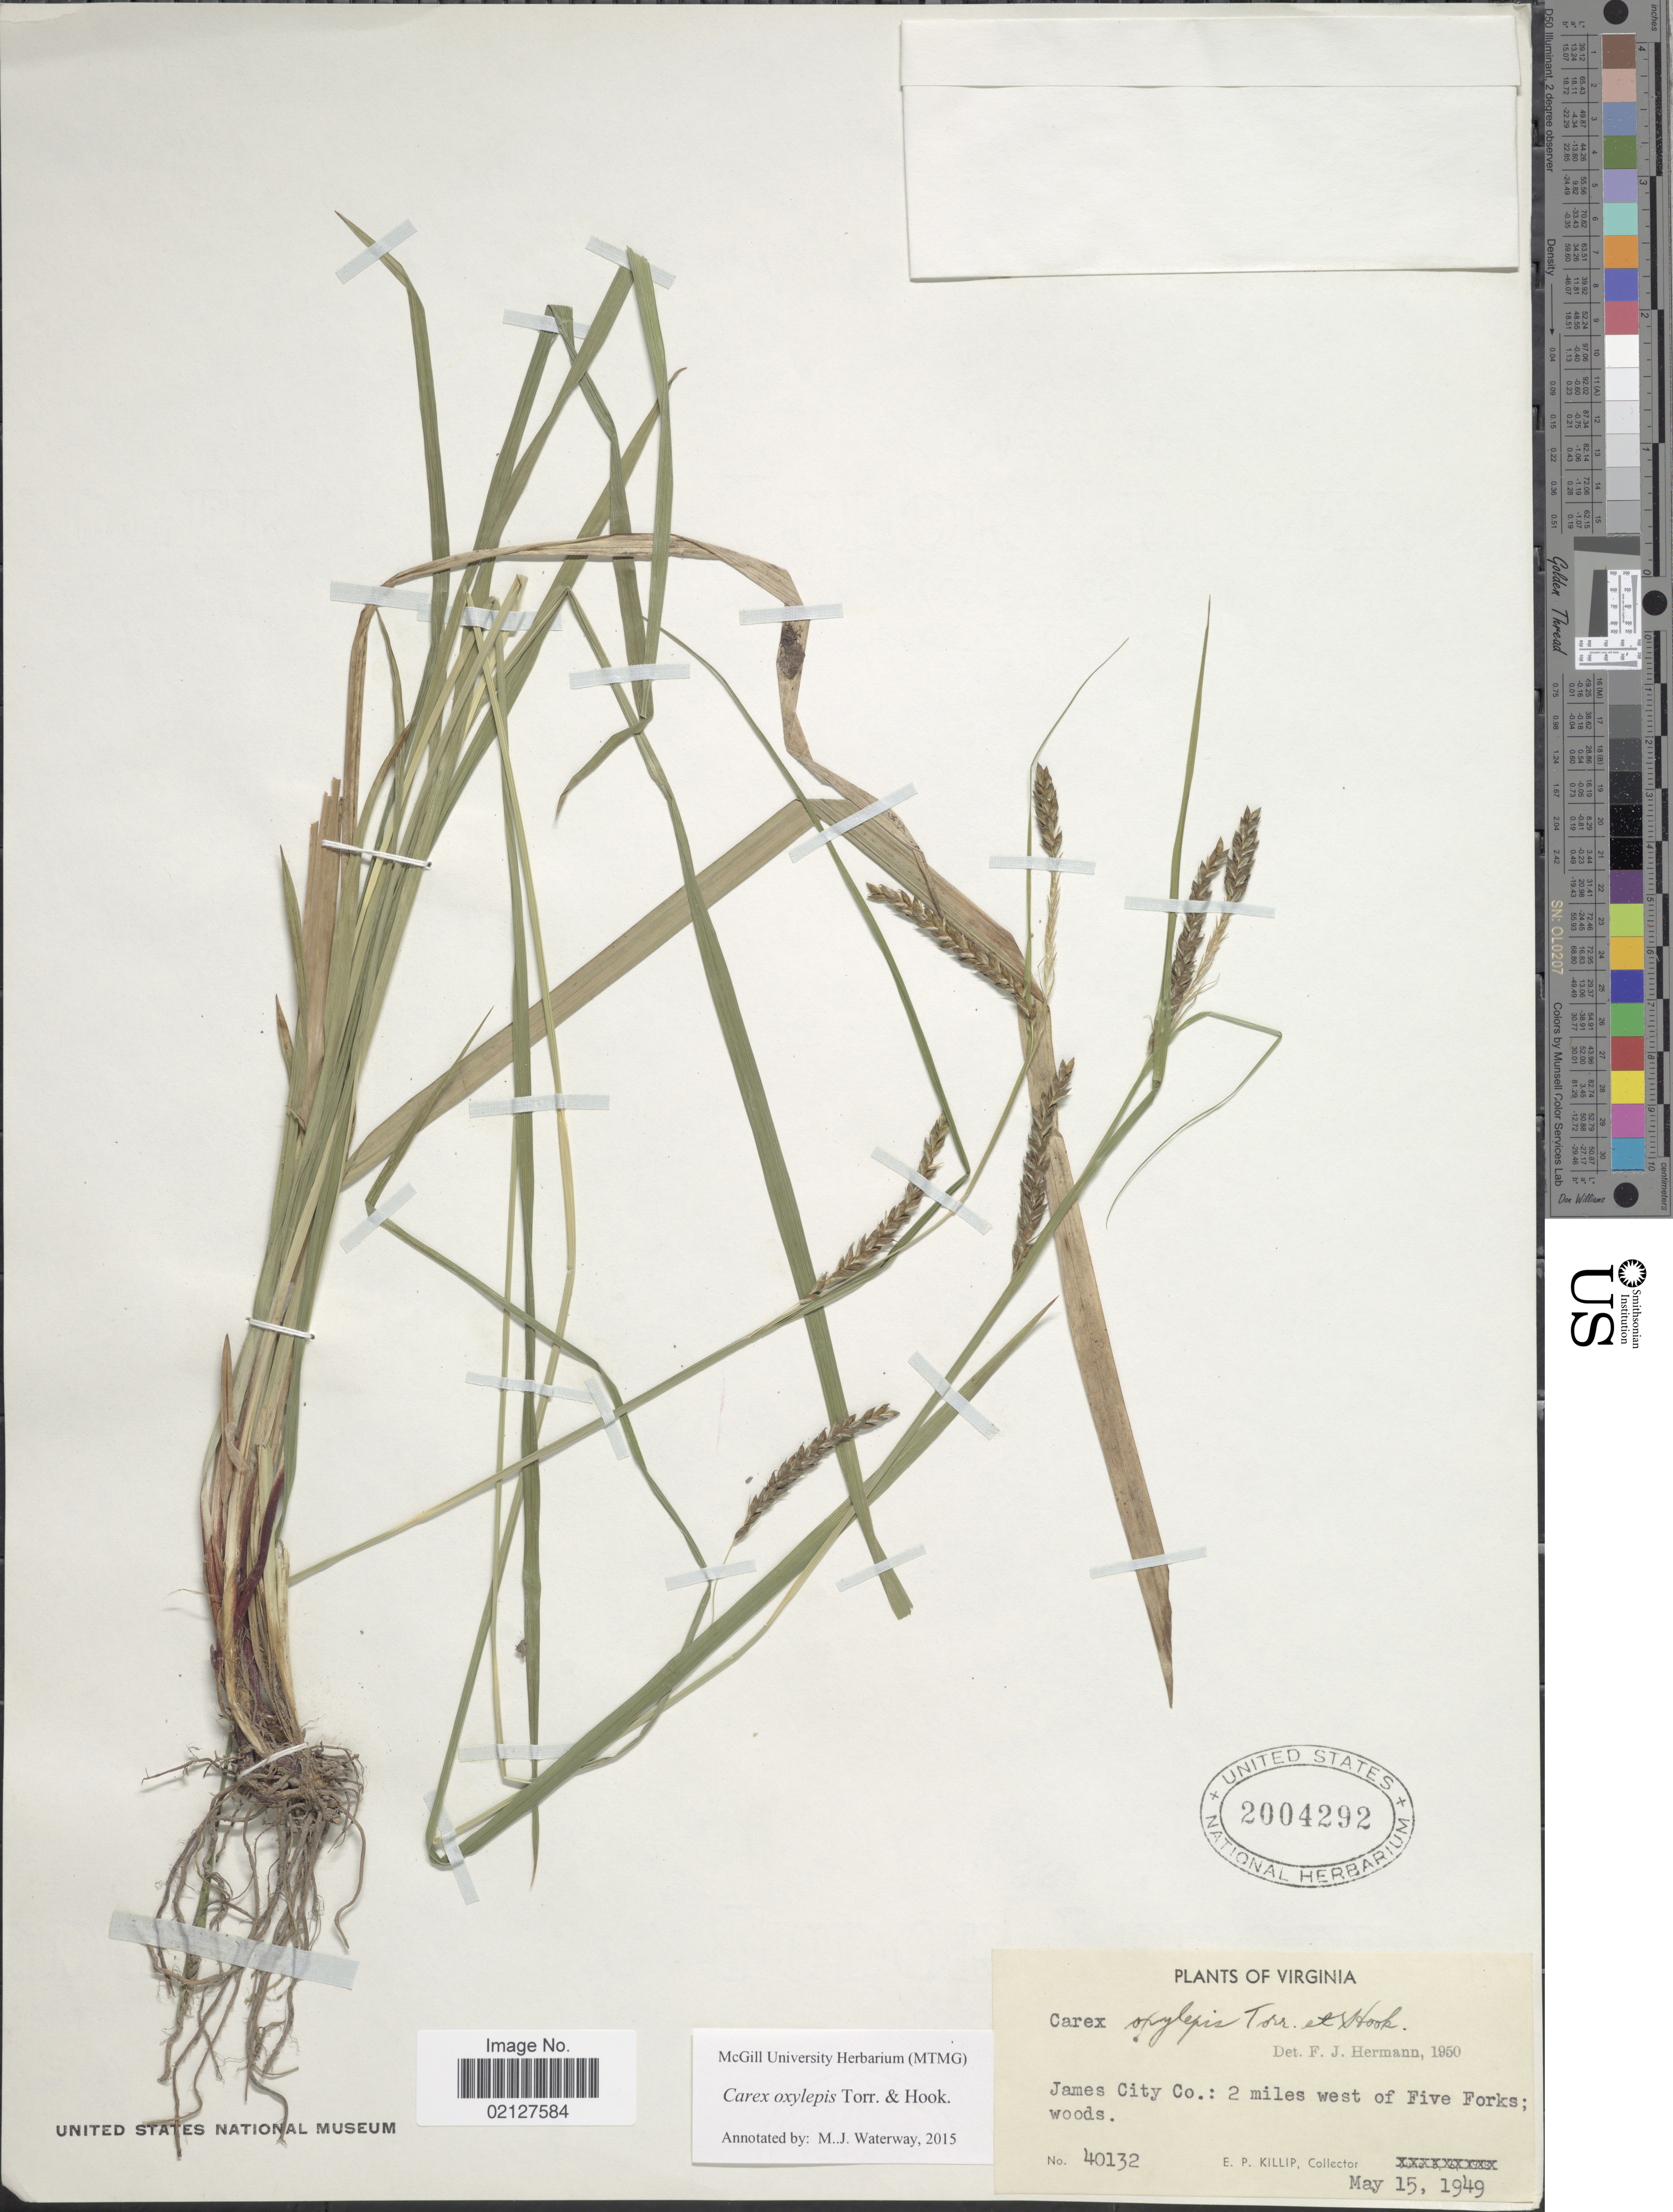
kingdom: Plantae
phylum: Tracheophyta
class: Liliopsida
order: Poales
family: Cyperaceae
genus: Carex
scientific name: Carex oxylepis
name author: Torr. & Hook.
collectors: E. P. Killip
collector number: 40132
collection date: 1949-05-15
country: United States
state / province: Virginia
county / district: James City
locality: James City Co.: 2 miles west of Five Forks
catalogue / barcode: US 2004292